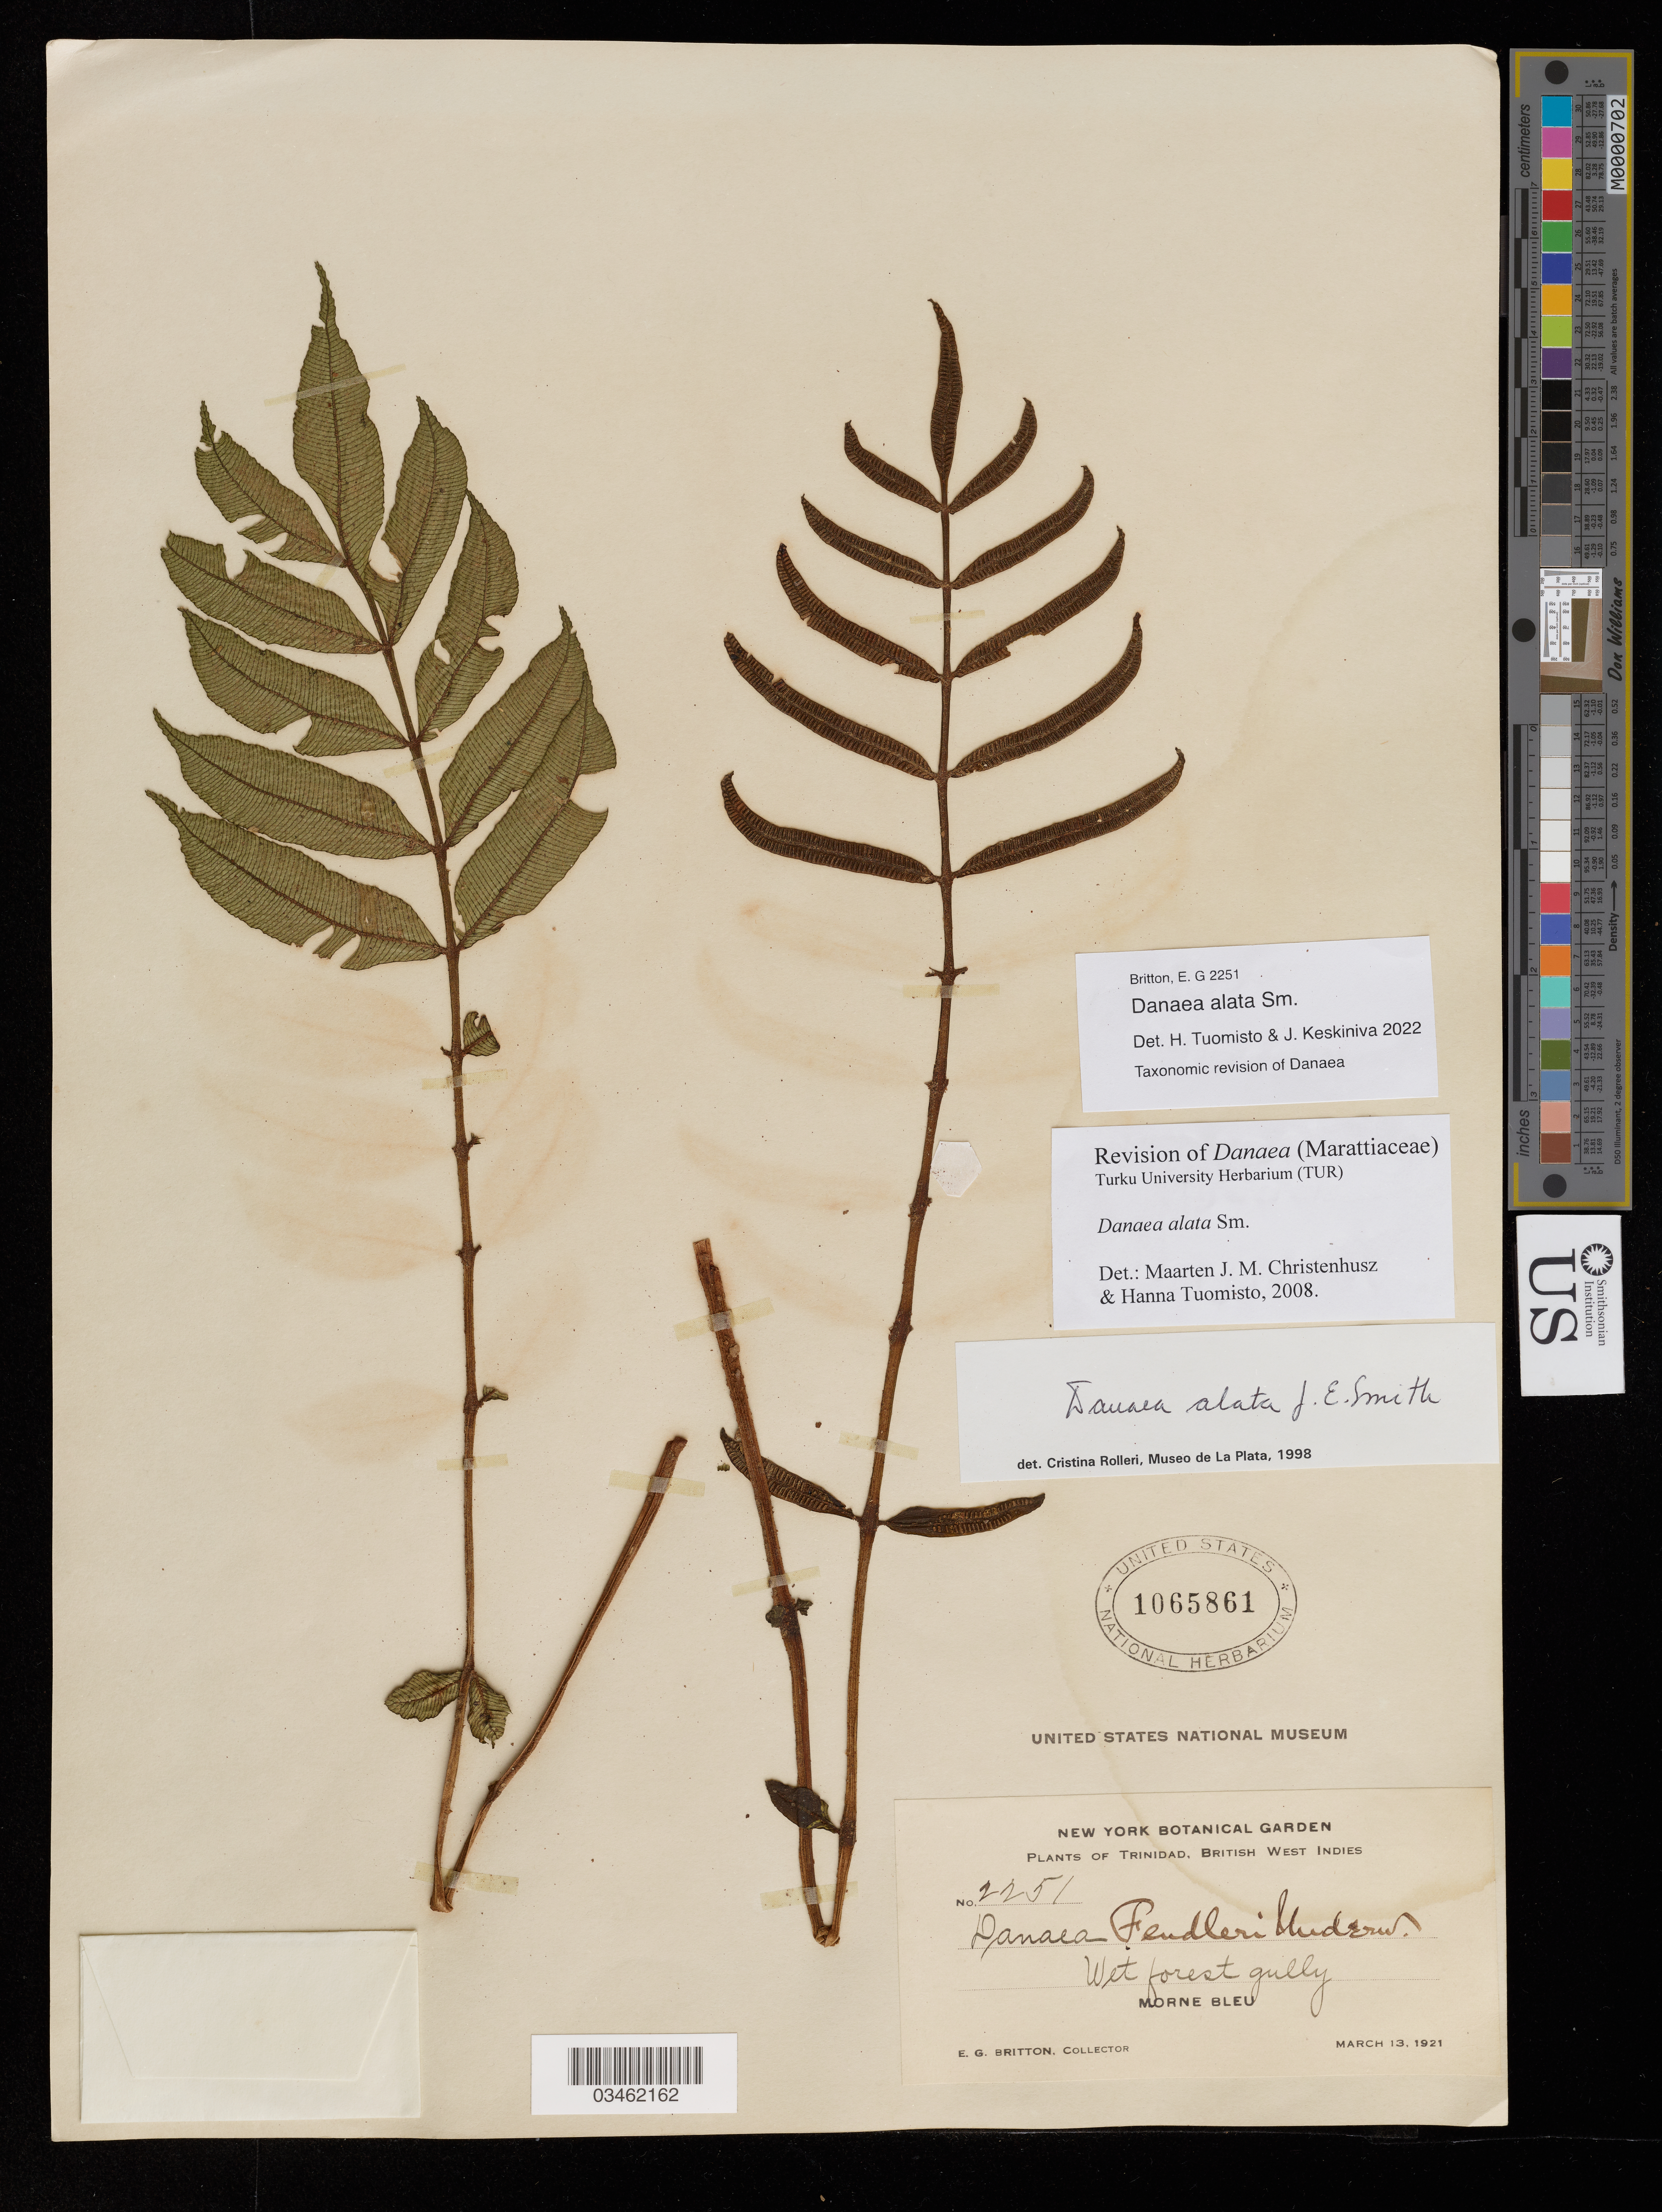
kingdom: Plantae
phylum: Tracheophyta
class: Polypodiopsida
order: Marattiales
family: Marattiaceae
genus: Danaea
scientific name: Danaea alata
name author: Sm.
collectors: E. G. Britton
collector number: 2251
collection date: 1921-03-13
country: Trinidad and Tobago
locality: Trinidad, British West Indies. Wet forest gully. Morne Bleu.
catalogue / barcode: US 1065861